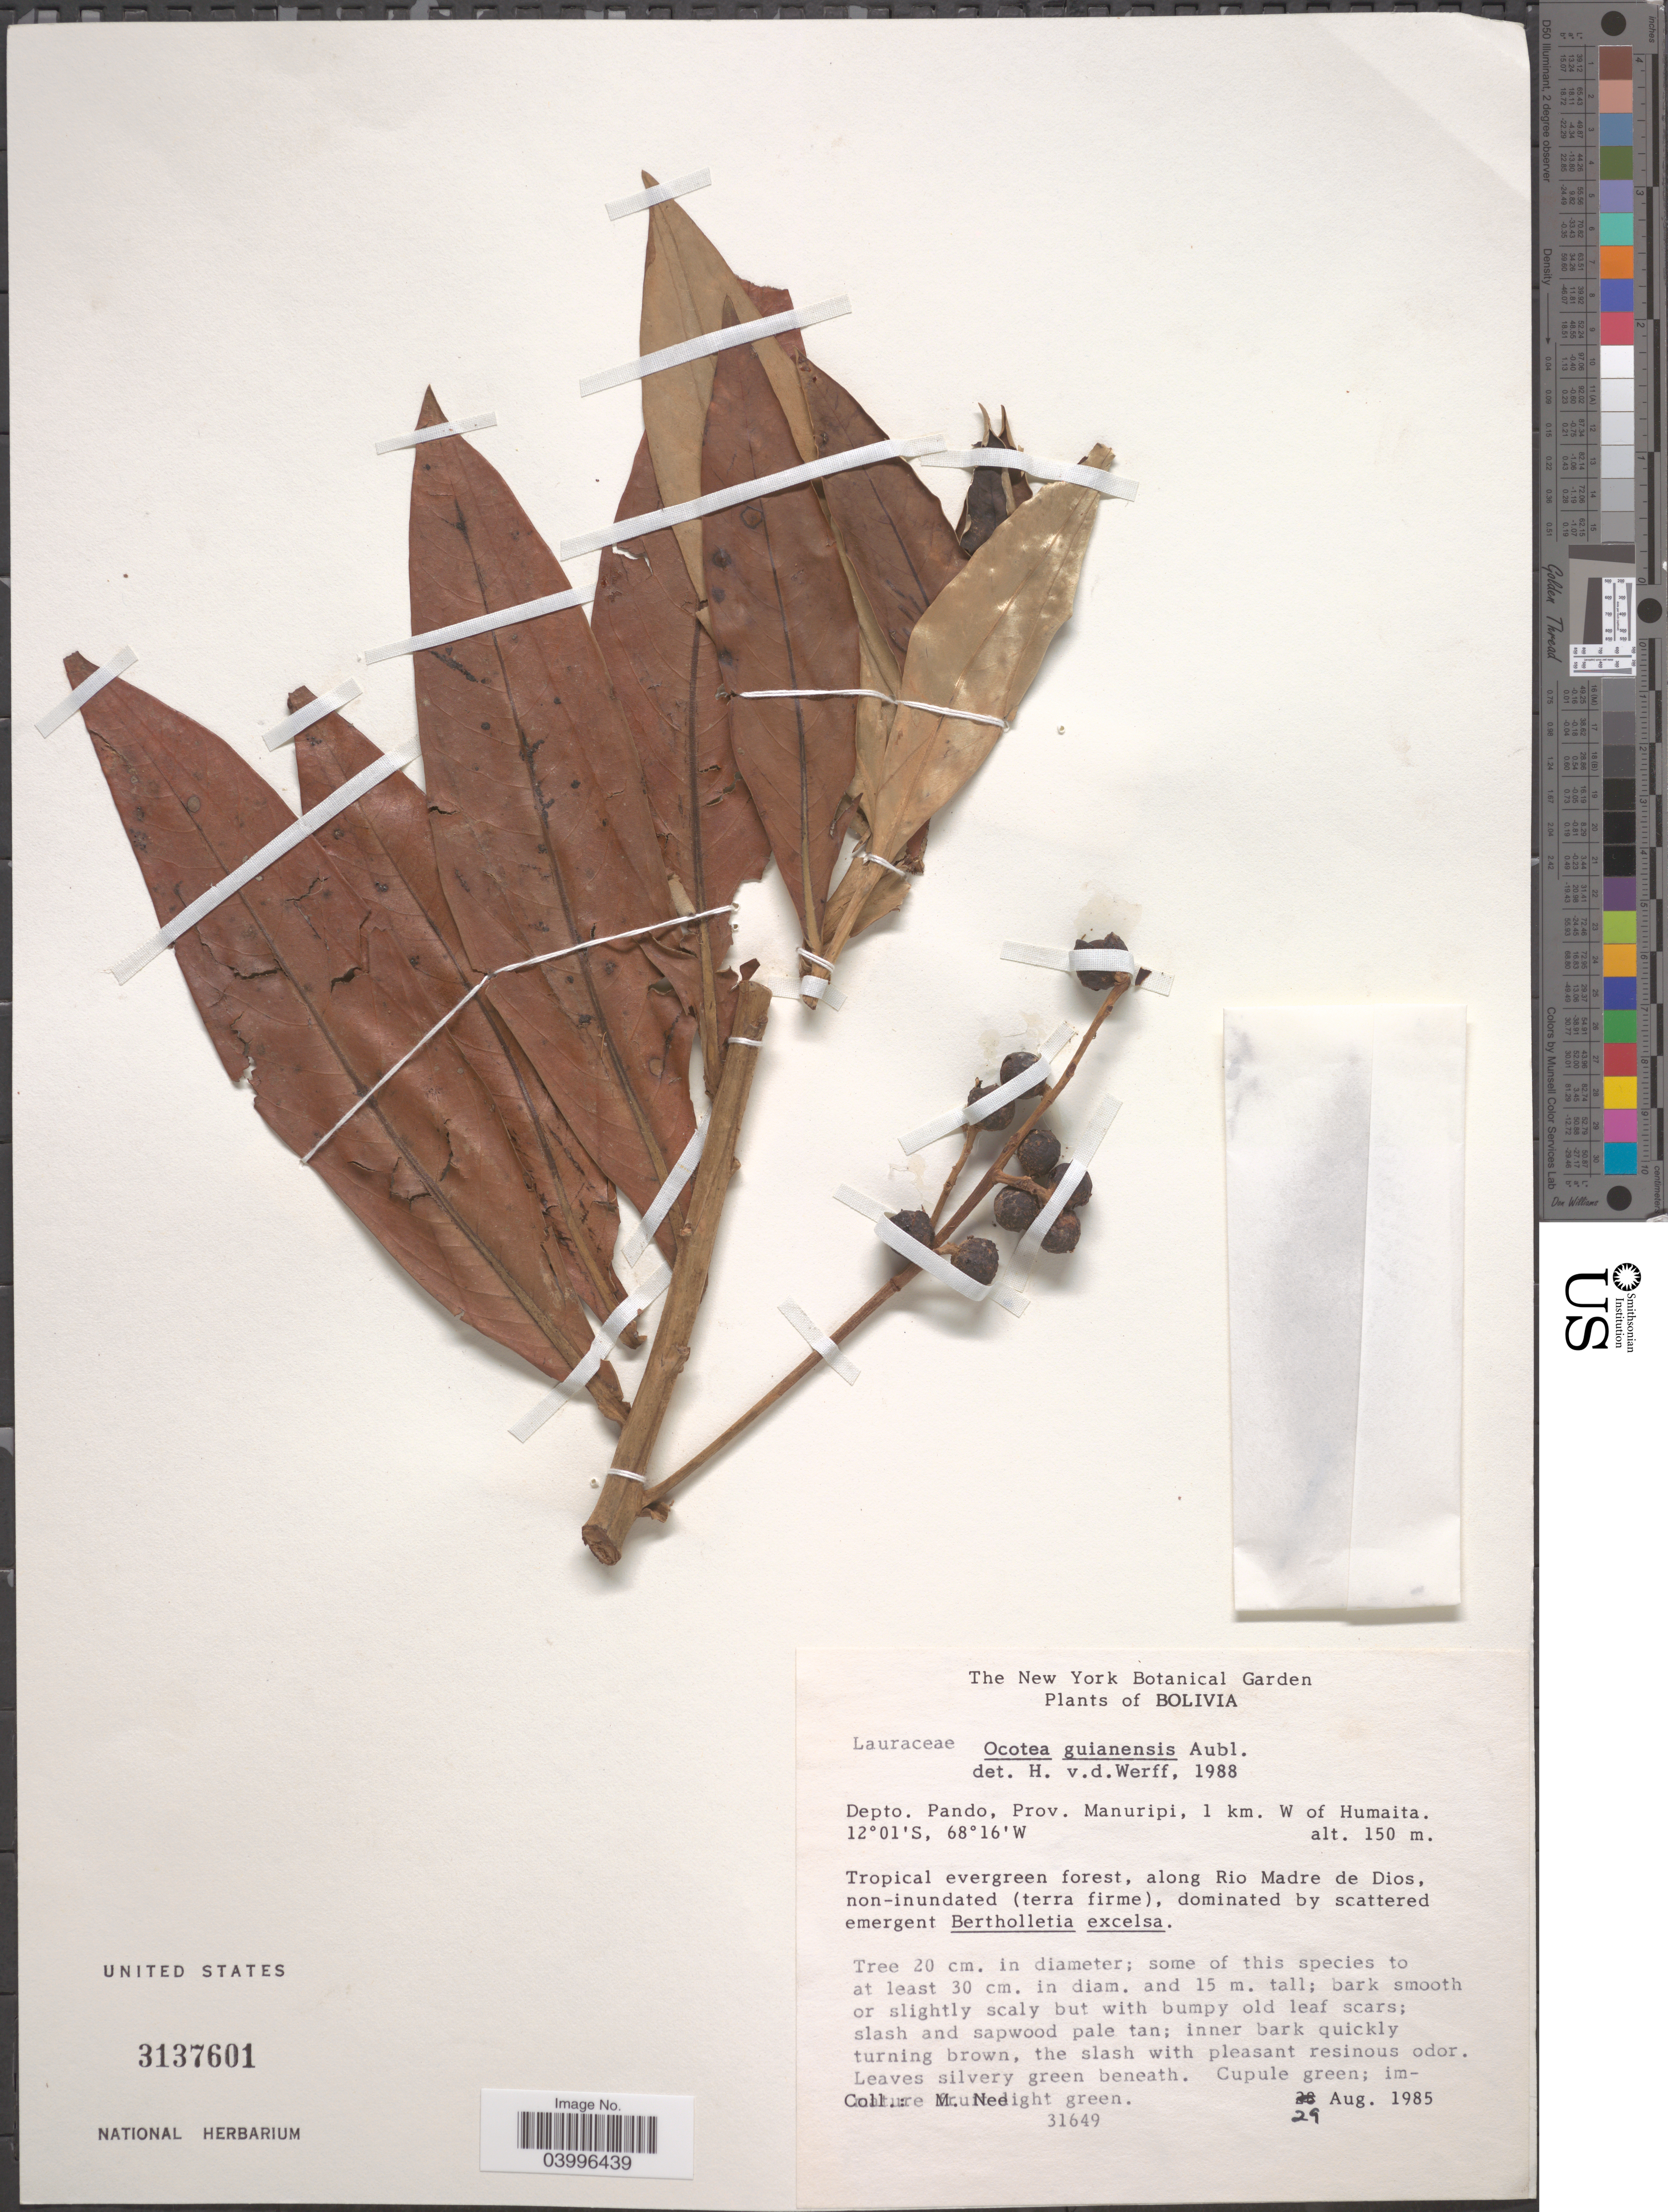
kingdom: Plantae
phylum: Tracheophyta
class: Magnoliopsida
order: Laurales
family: Lauraceae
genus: Ocotea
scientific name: Ocotea guianensis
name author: Aubl.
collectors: M. Nee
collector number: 31649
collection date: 1985-08-29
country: Bolivia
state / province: Pando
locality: Depto. Pando, Prov. Manuripi, 1 km. W of Humaita.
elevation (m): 150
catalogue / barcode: US 3137601